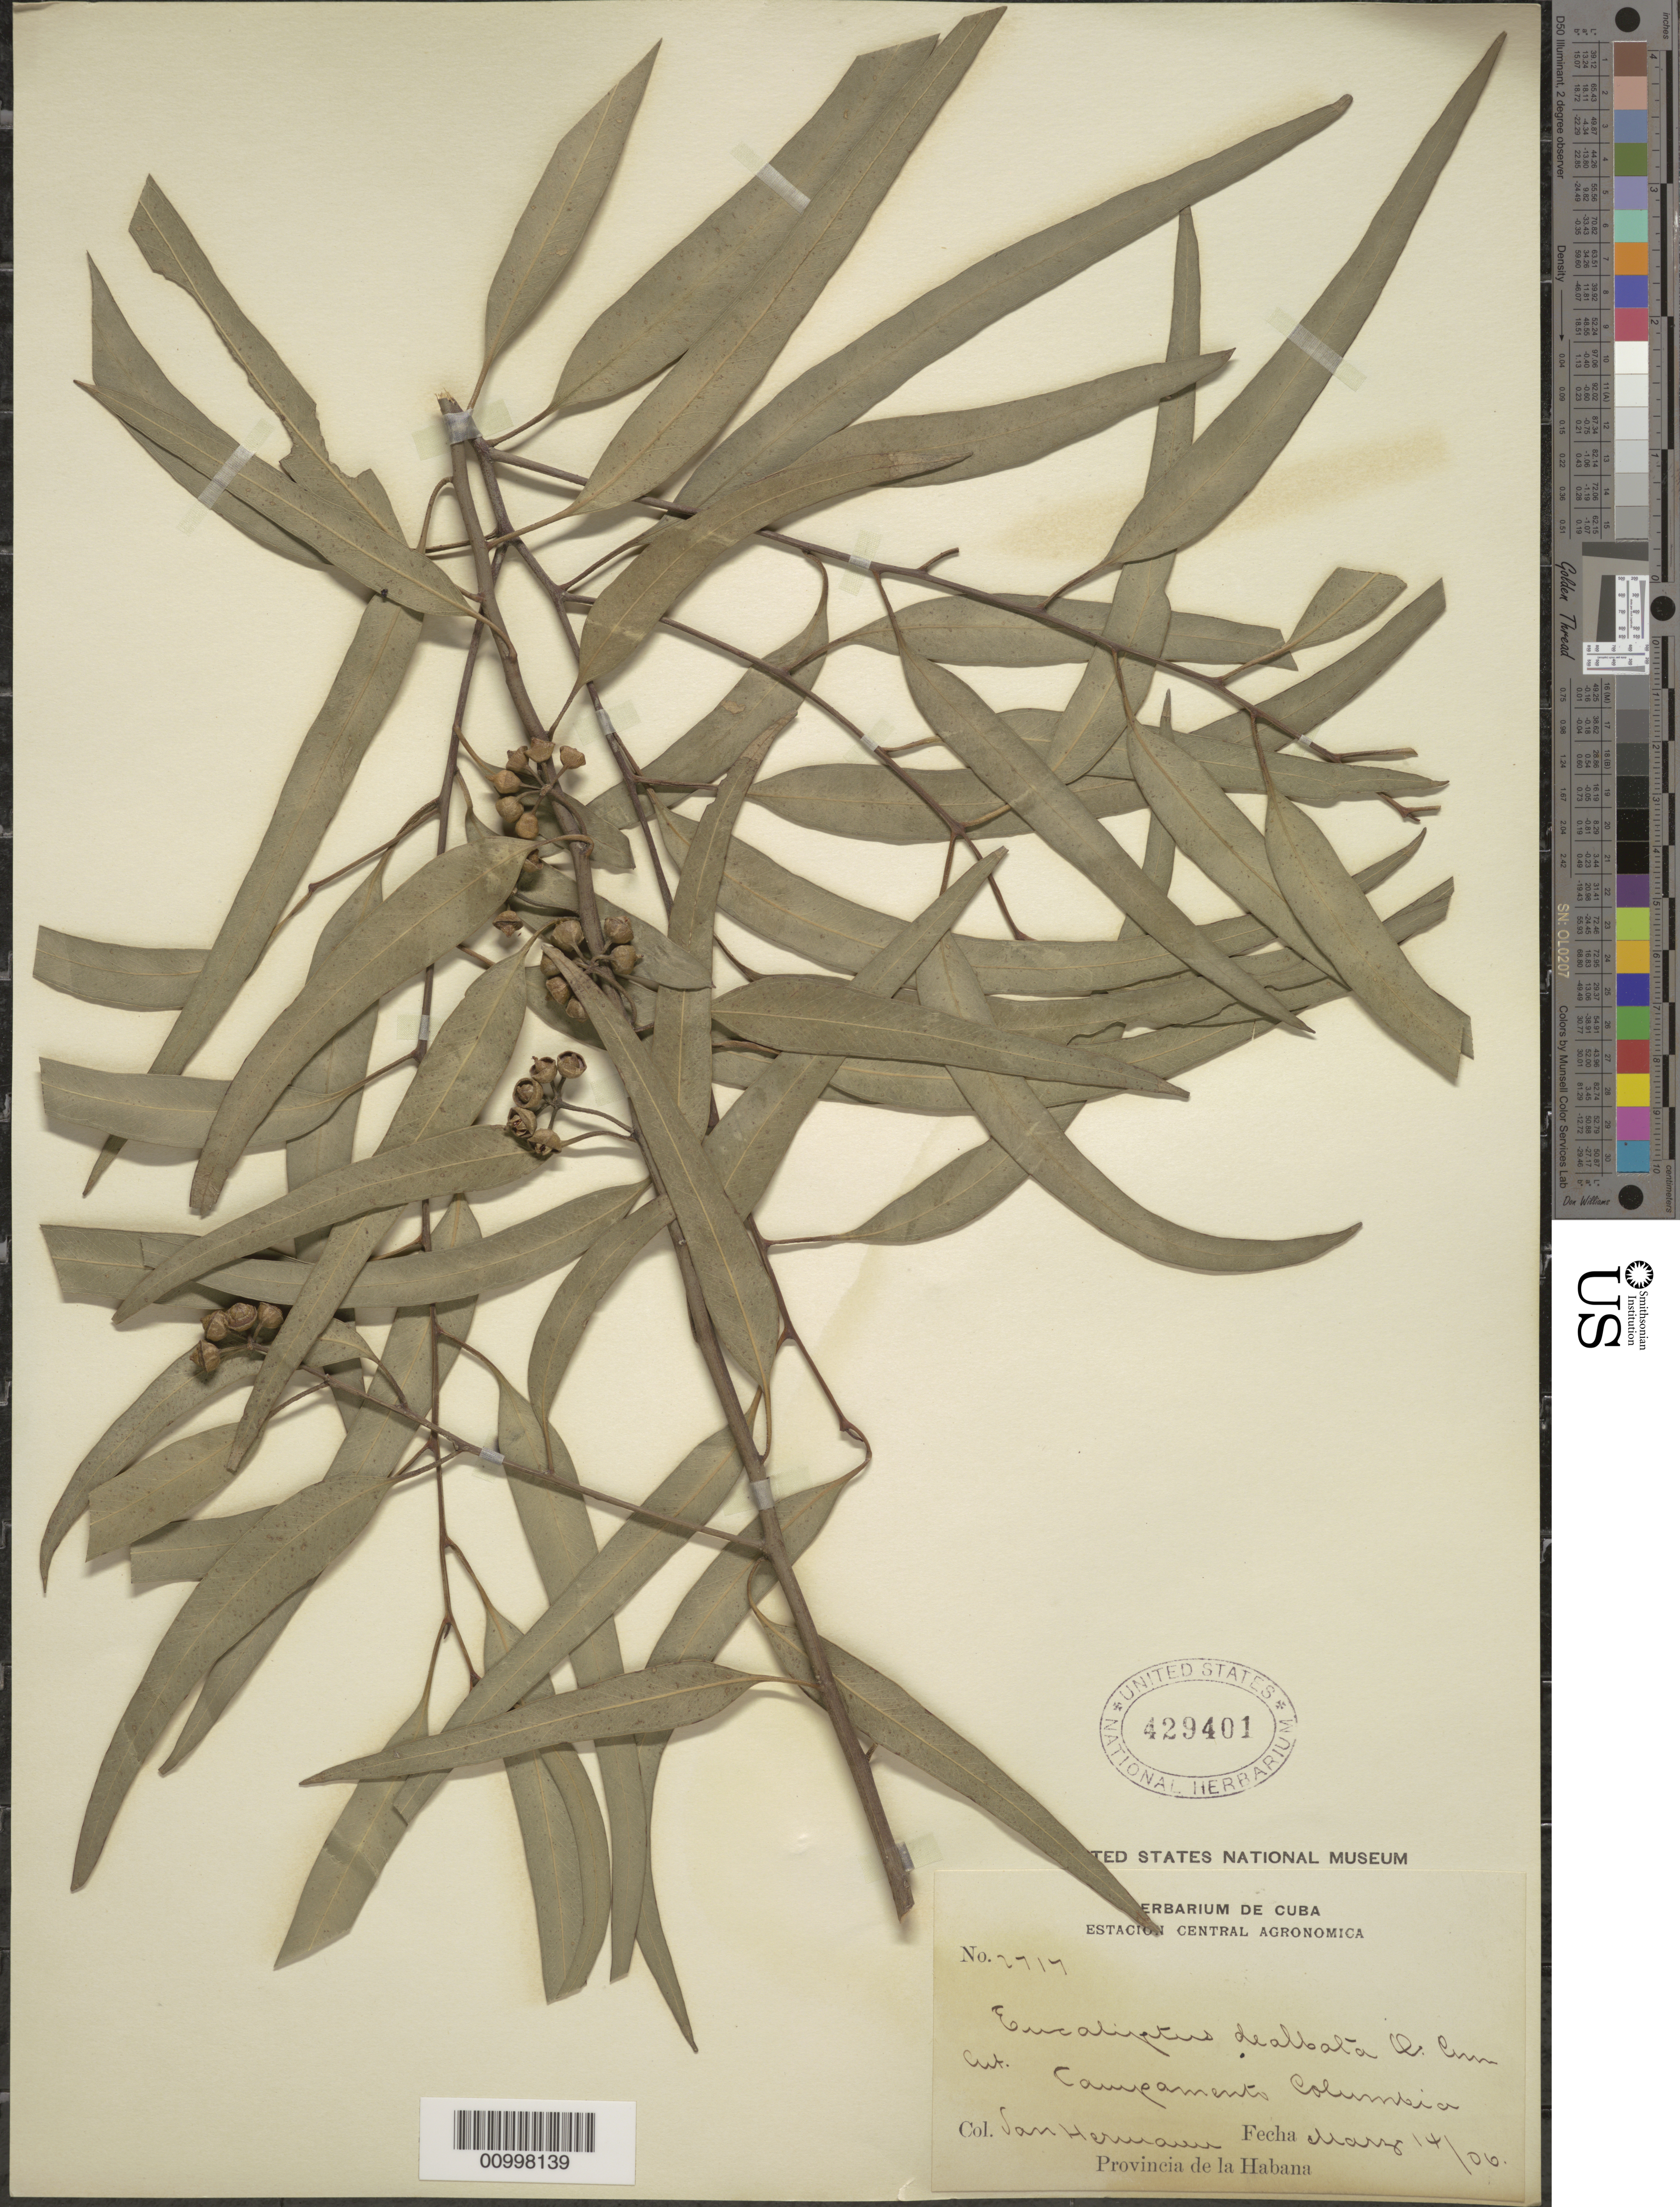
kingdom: Plantae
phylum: Tracheophyta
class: Magnoliopsida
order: Myrtales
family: Myrtaceae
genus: Eucalyptus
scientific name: Eucalyptus dealbata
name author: A. Cunn. ex S. Schauer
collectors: S. Hermann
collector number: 2717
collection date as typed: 14 Mar 1906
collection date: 1906-03-14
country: Cuba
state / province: La Habana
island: Cuba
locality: Campaments Columbia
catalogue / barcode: US 429401